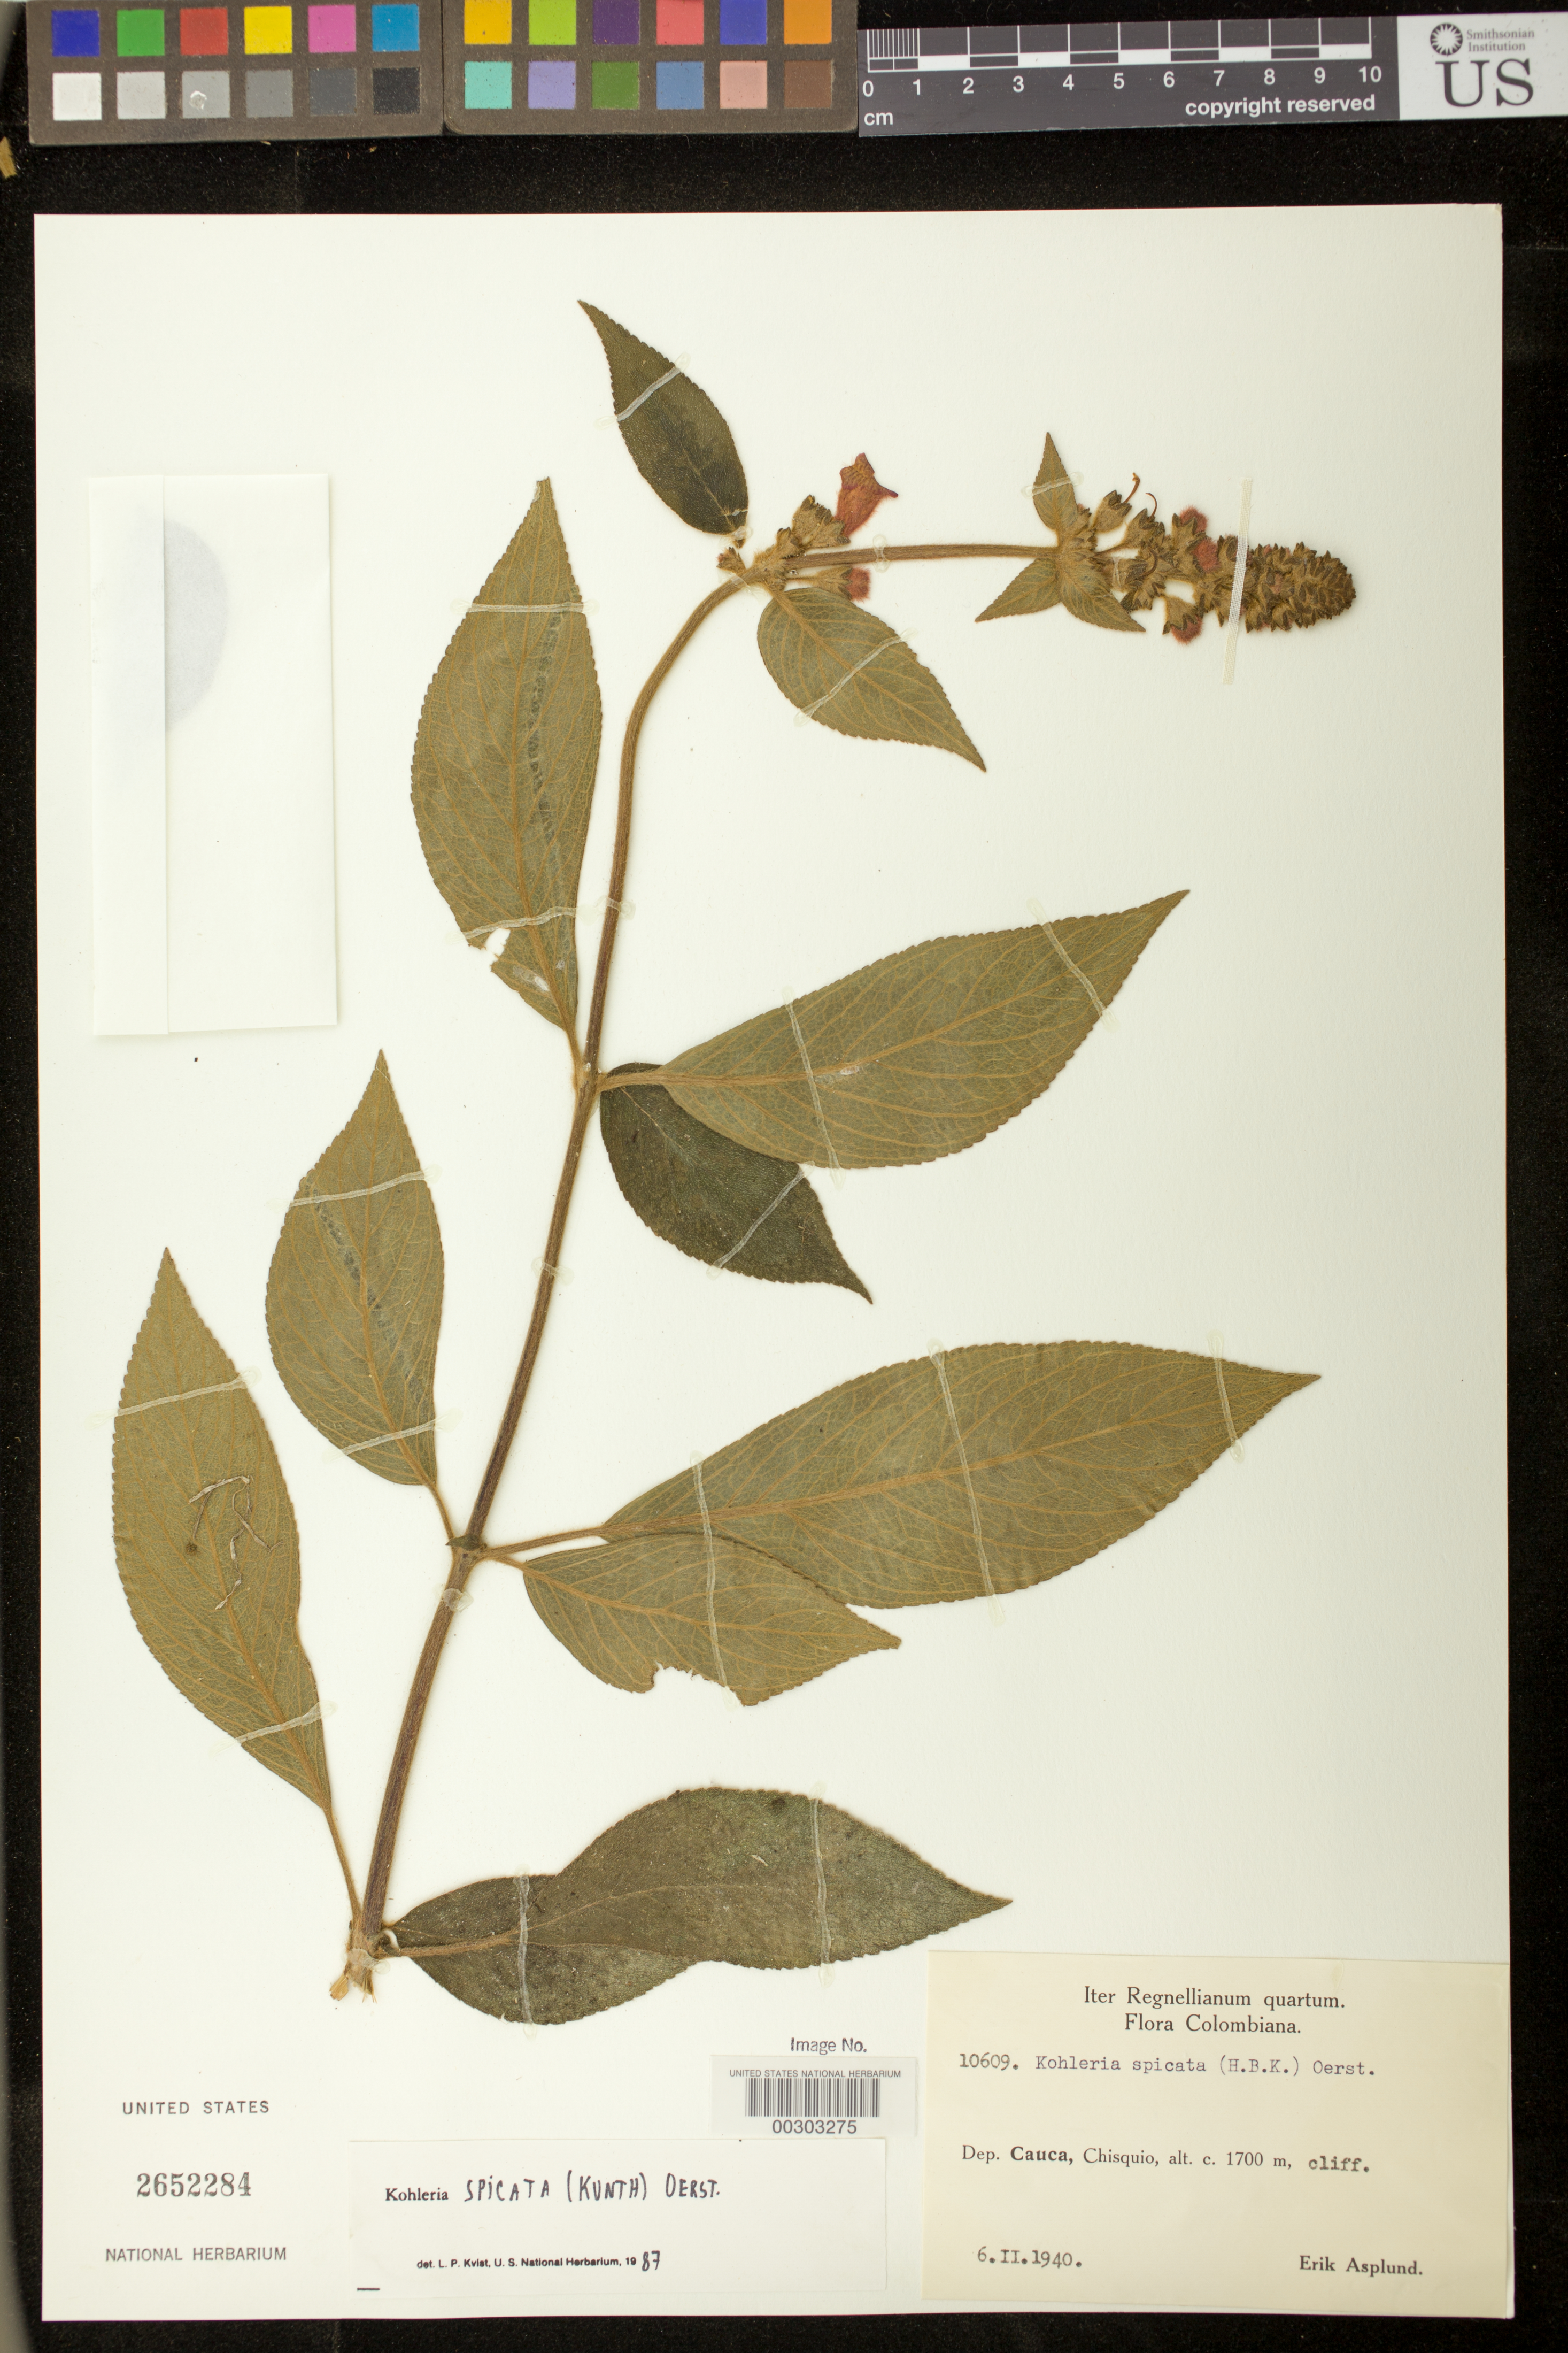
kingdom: Plantae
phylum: Tracheophyta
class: Magnoliopsida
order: Lamiales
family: Gesneriaceae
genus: Kohleria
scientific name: Kohleria spicata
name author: (Kunth) Oerst.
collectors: E. Asplund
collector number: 10609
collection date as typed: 06 Feb 1940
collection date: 1940-02-06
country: Colombia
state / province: Cauca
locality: Chisquio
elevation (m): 1700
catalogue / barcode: US 2652284